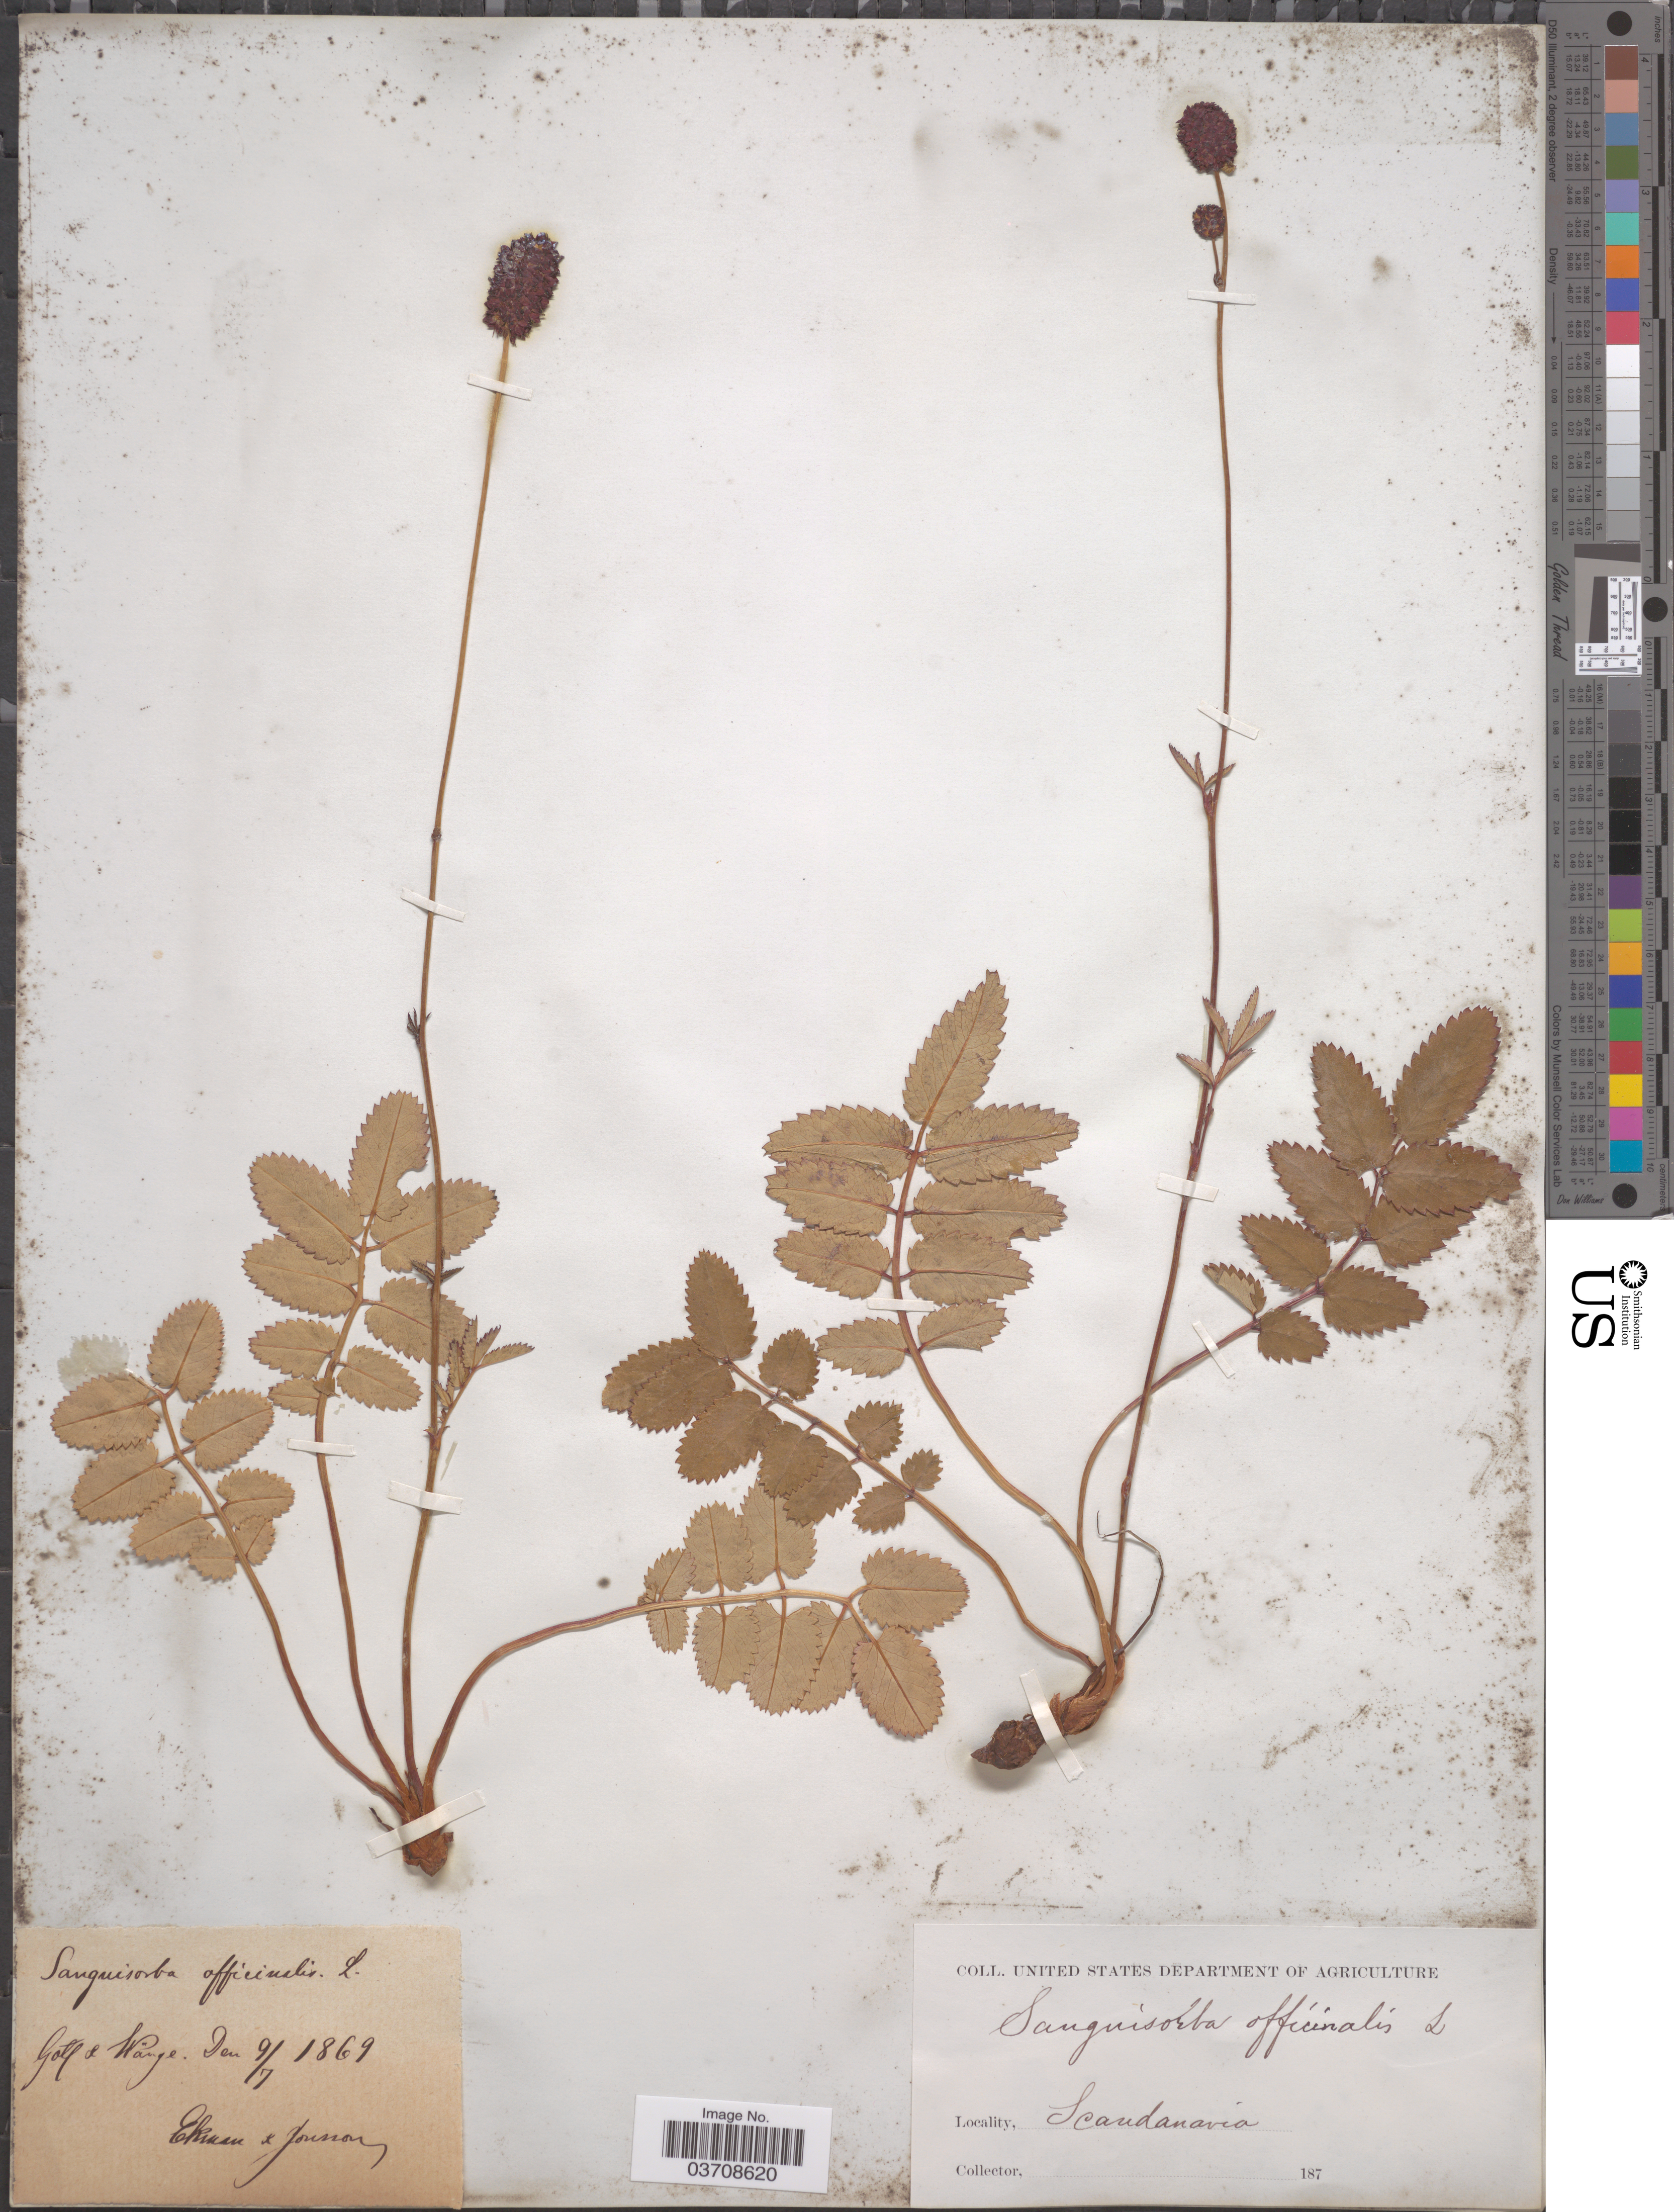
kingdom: Plantae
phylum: Tracheophyta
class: Magnoliopsida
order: Rosales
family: Rosaceae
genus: Sanguisorba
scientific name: Sanguisorba officinalis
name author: L.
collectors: -. Ekman & -. Jonsson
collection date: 1869-07-09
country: Sweden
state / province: Gotland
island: Gotland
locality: Gotl & Wänge. Scandanavia.